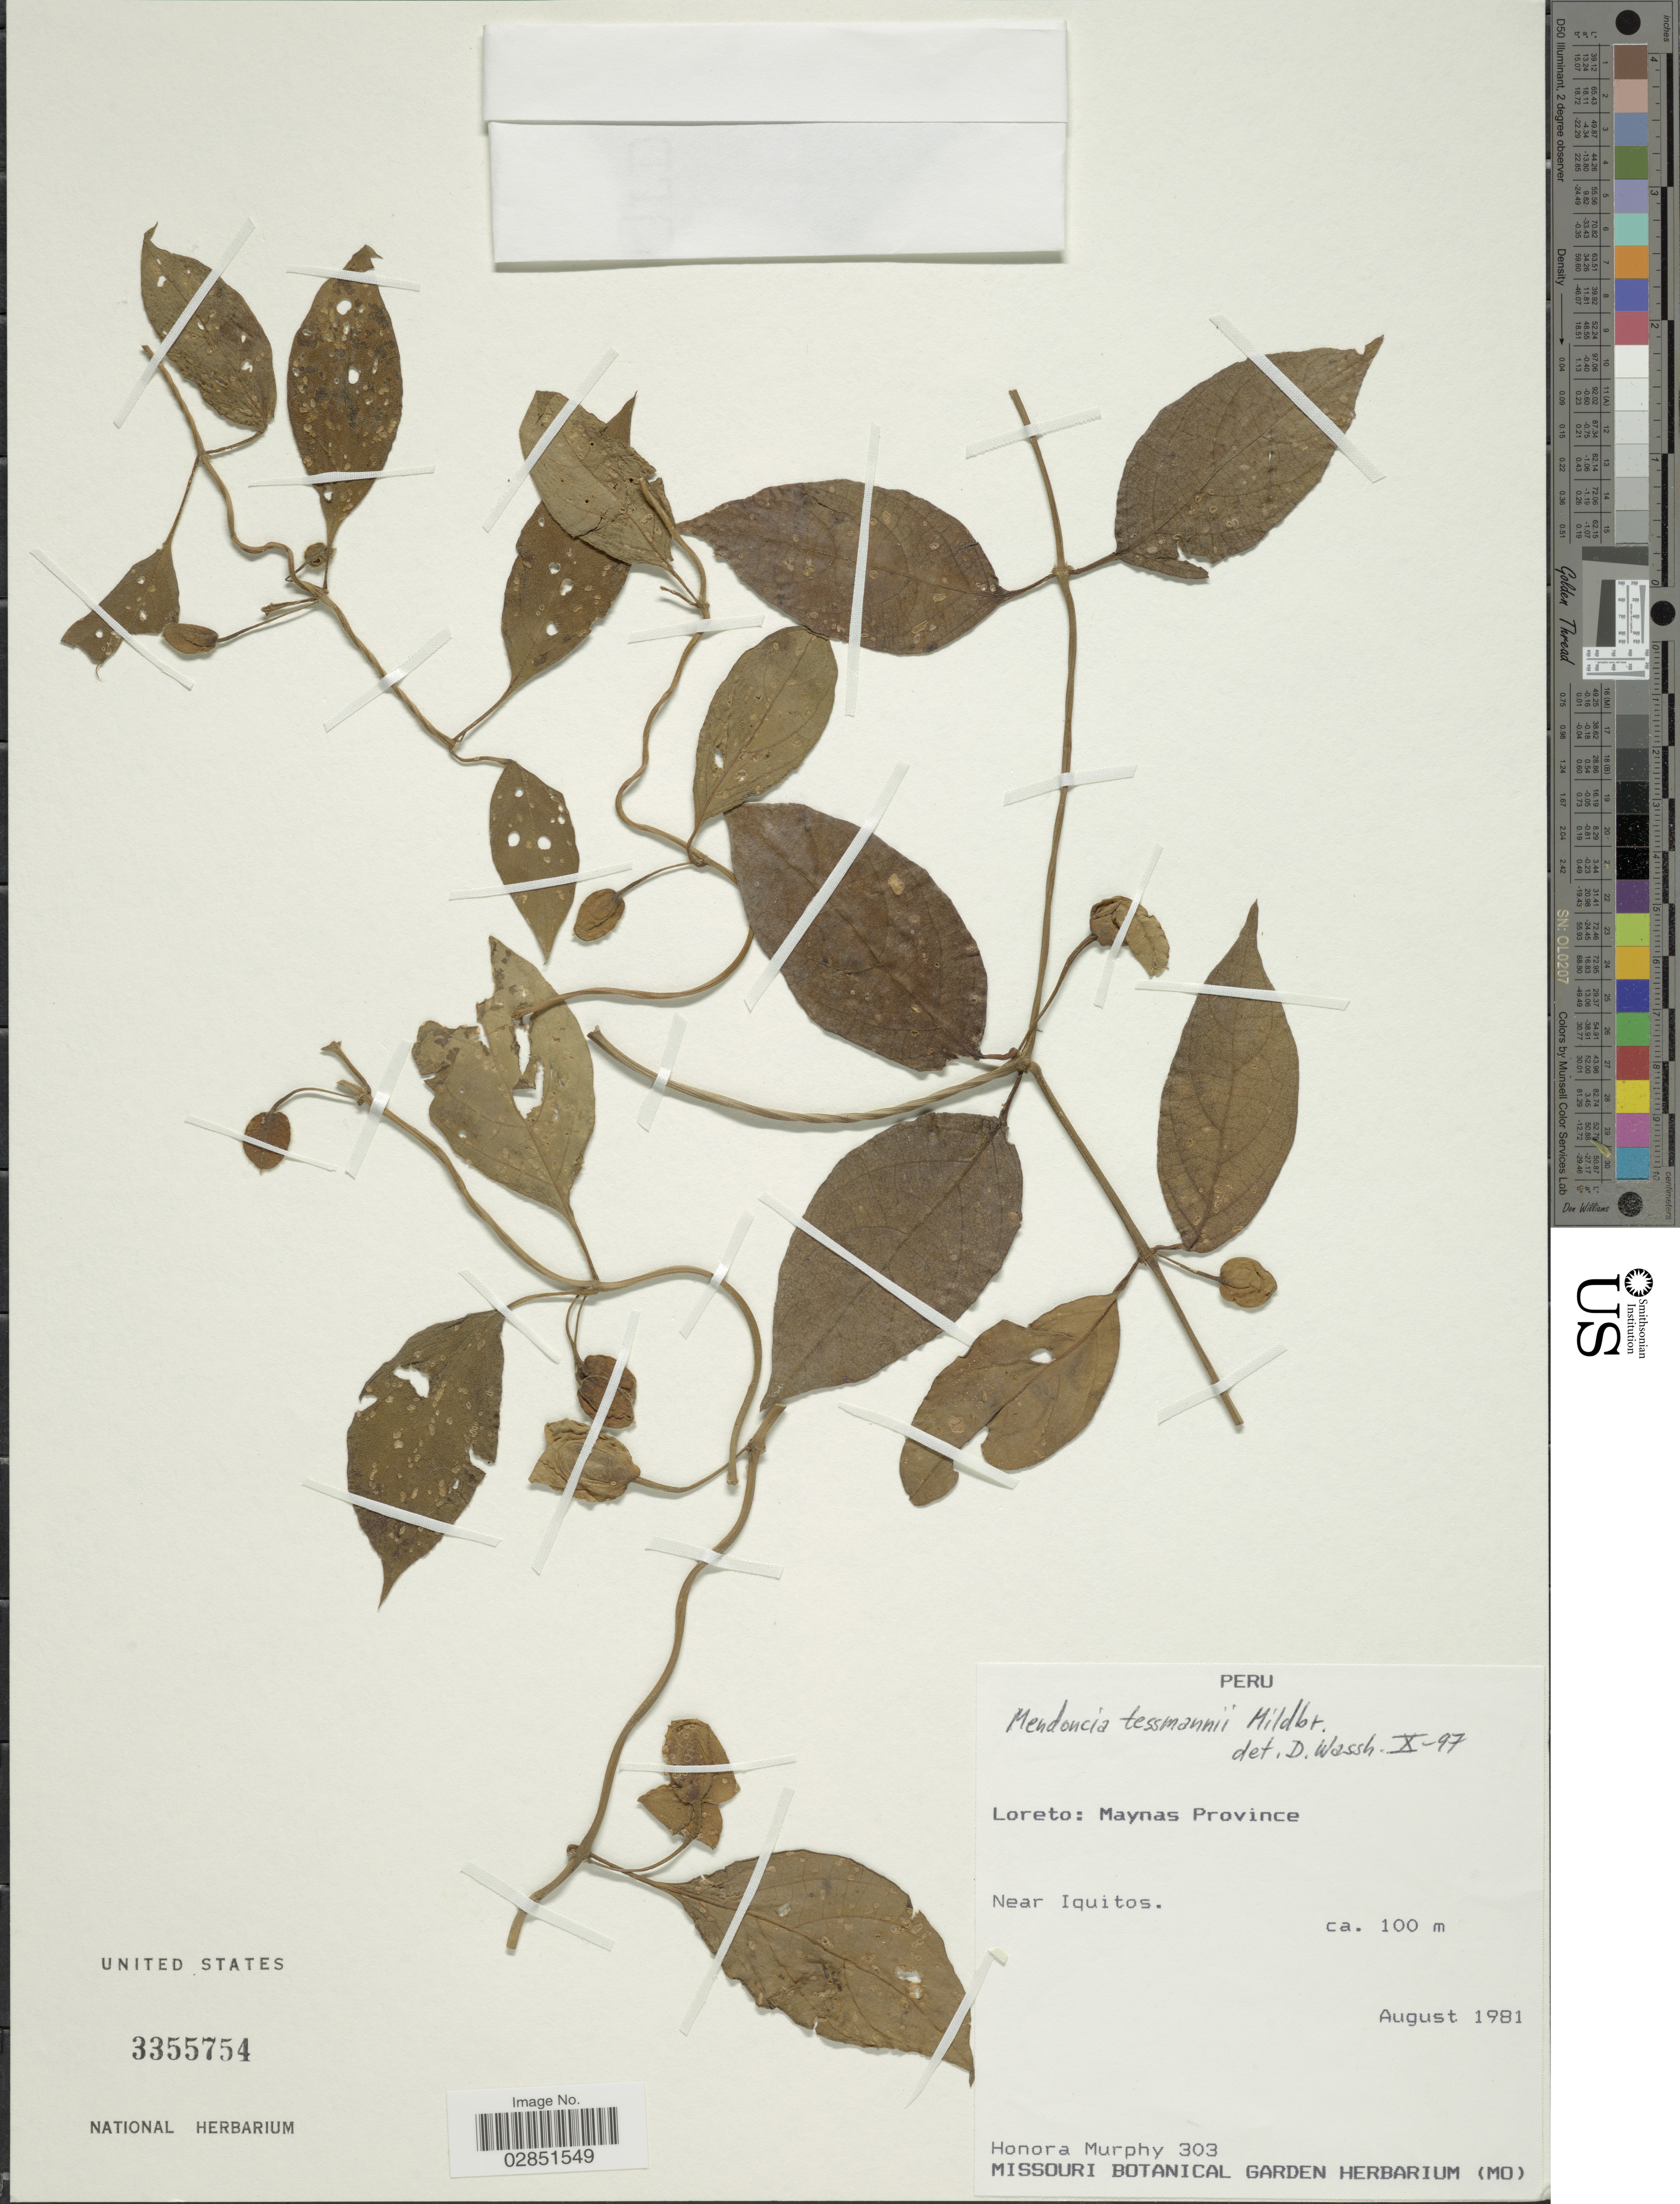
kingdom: Plantae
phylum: Tracheophyta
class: Magnoliopsida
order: Lamiales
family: Acanthaceae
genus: Mendoncia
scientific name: Mendoncia tessmannii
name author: Mildbr.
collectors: H. Murphy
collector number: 303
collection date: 1981-08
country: Peru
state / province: Loreto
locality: Maynas Province, Near Iquitos.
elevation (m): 100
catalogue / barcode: US 3355754